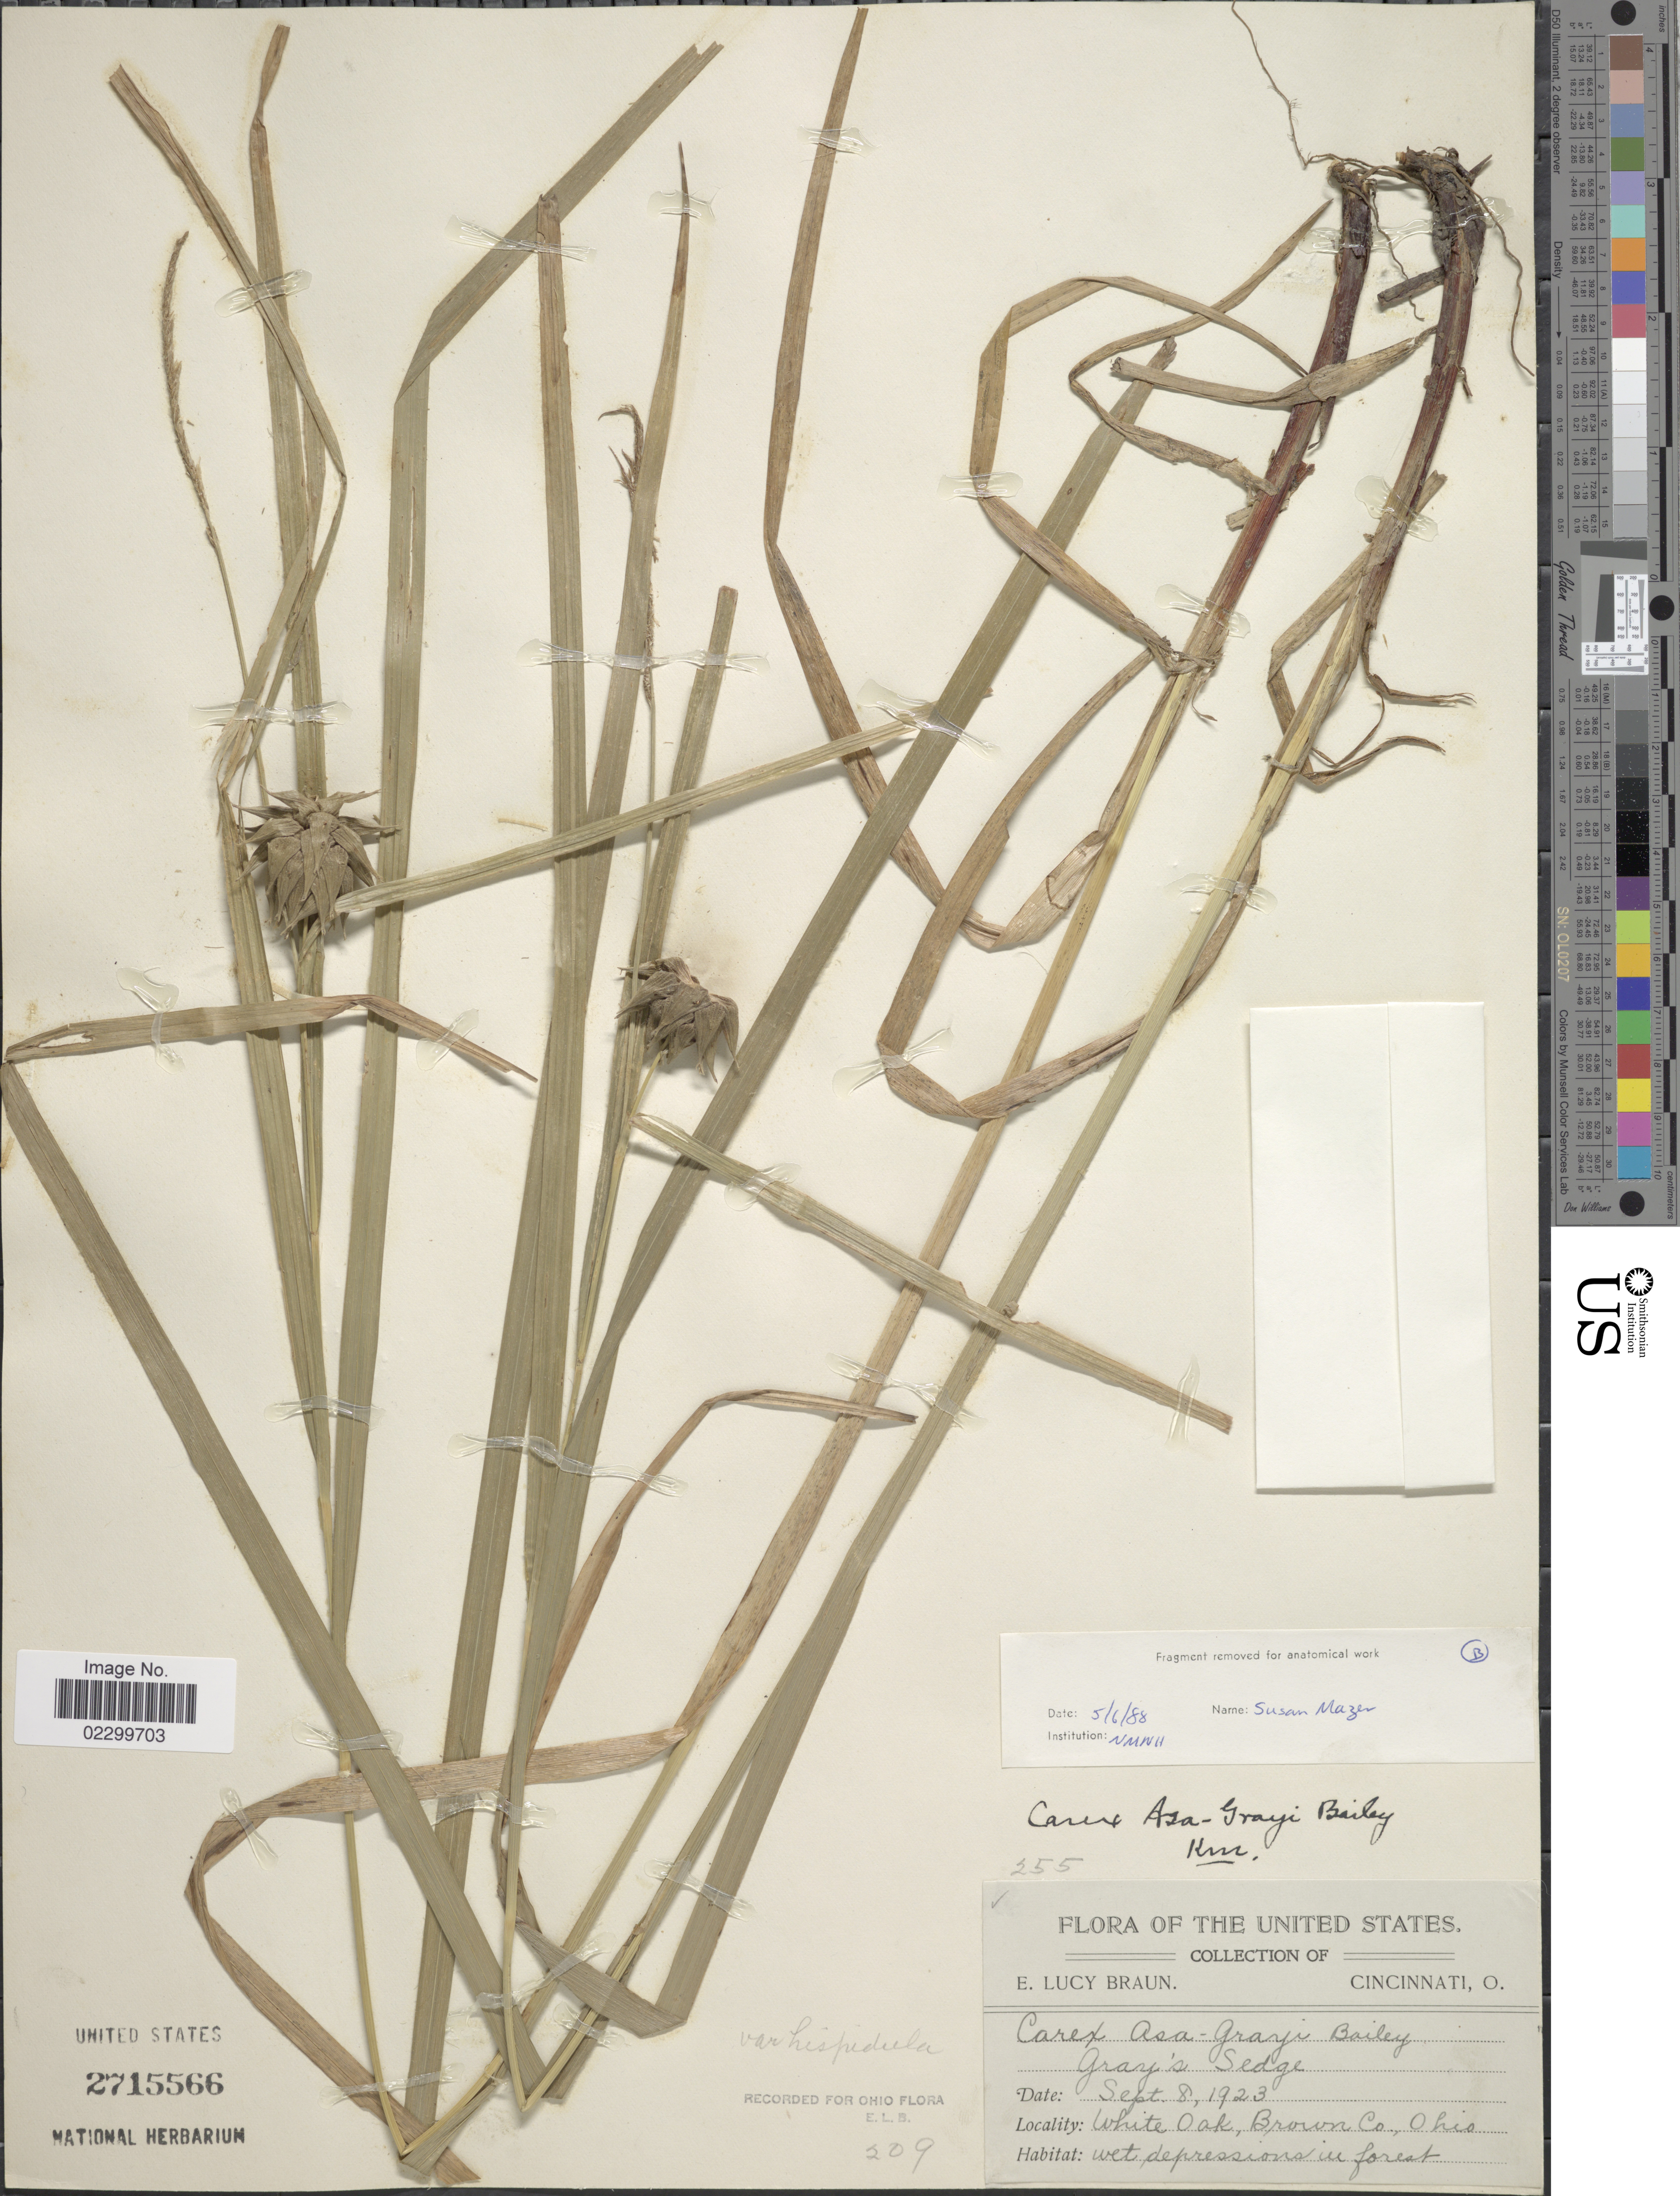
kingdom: Plantae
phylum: Tracheophyta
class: Liliopsida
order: Poales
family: Cyperaceae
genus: Carex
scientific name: Carex grayi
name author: J. Carey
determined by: Strong, Mark T., (BOT), Smithsonian Institution - National Museum of Natural History (UNITED STATES)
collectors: E. L. Braun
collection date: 1923-09-08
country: United States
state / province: Ohio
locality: Gray's Sedge, White Oak, Brown Co.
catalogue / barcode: US 2715566